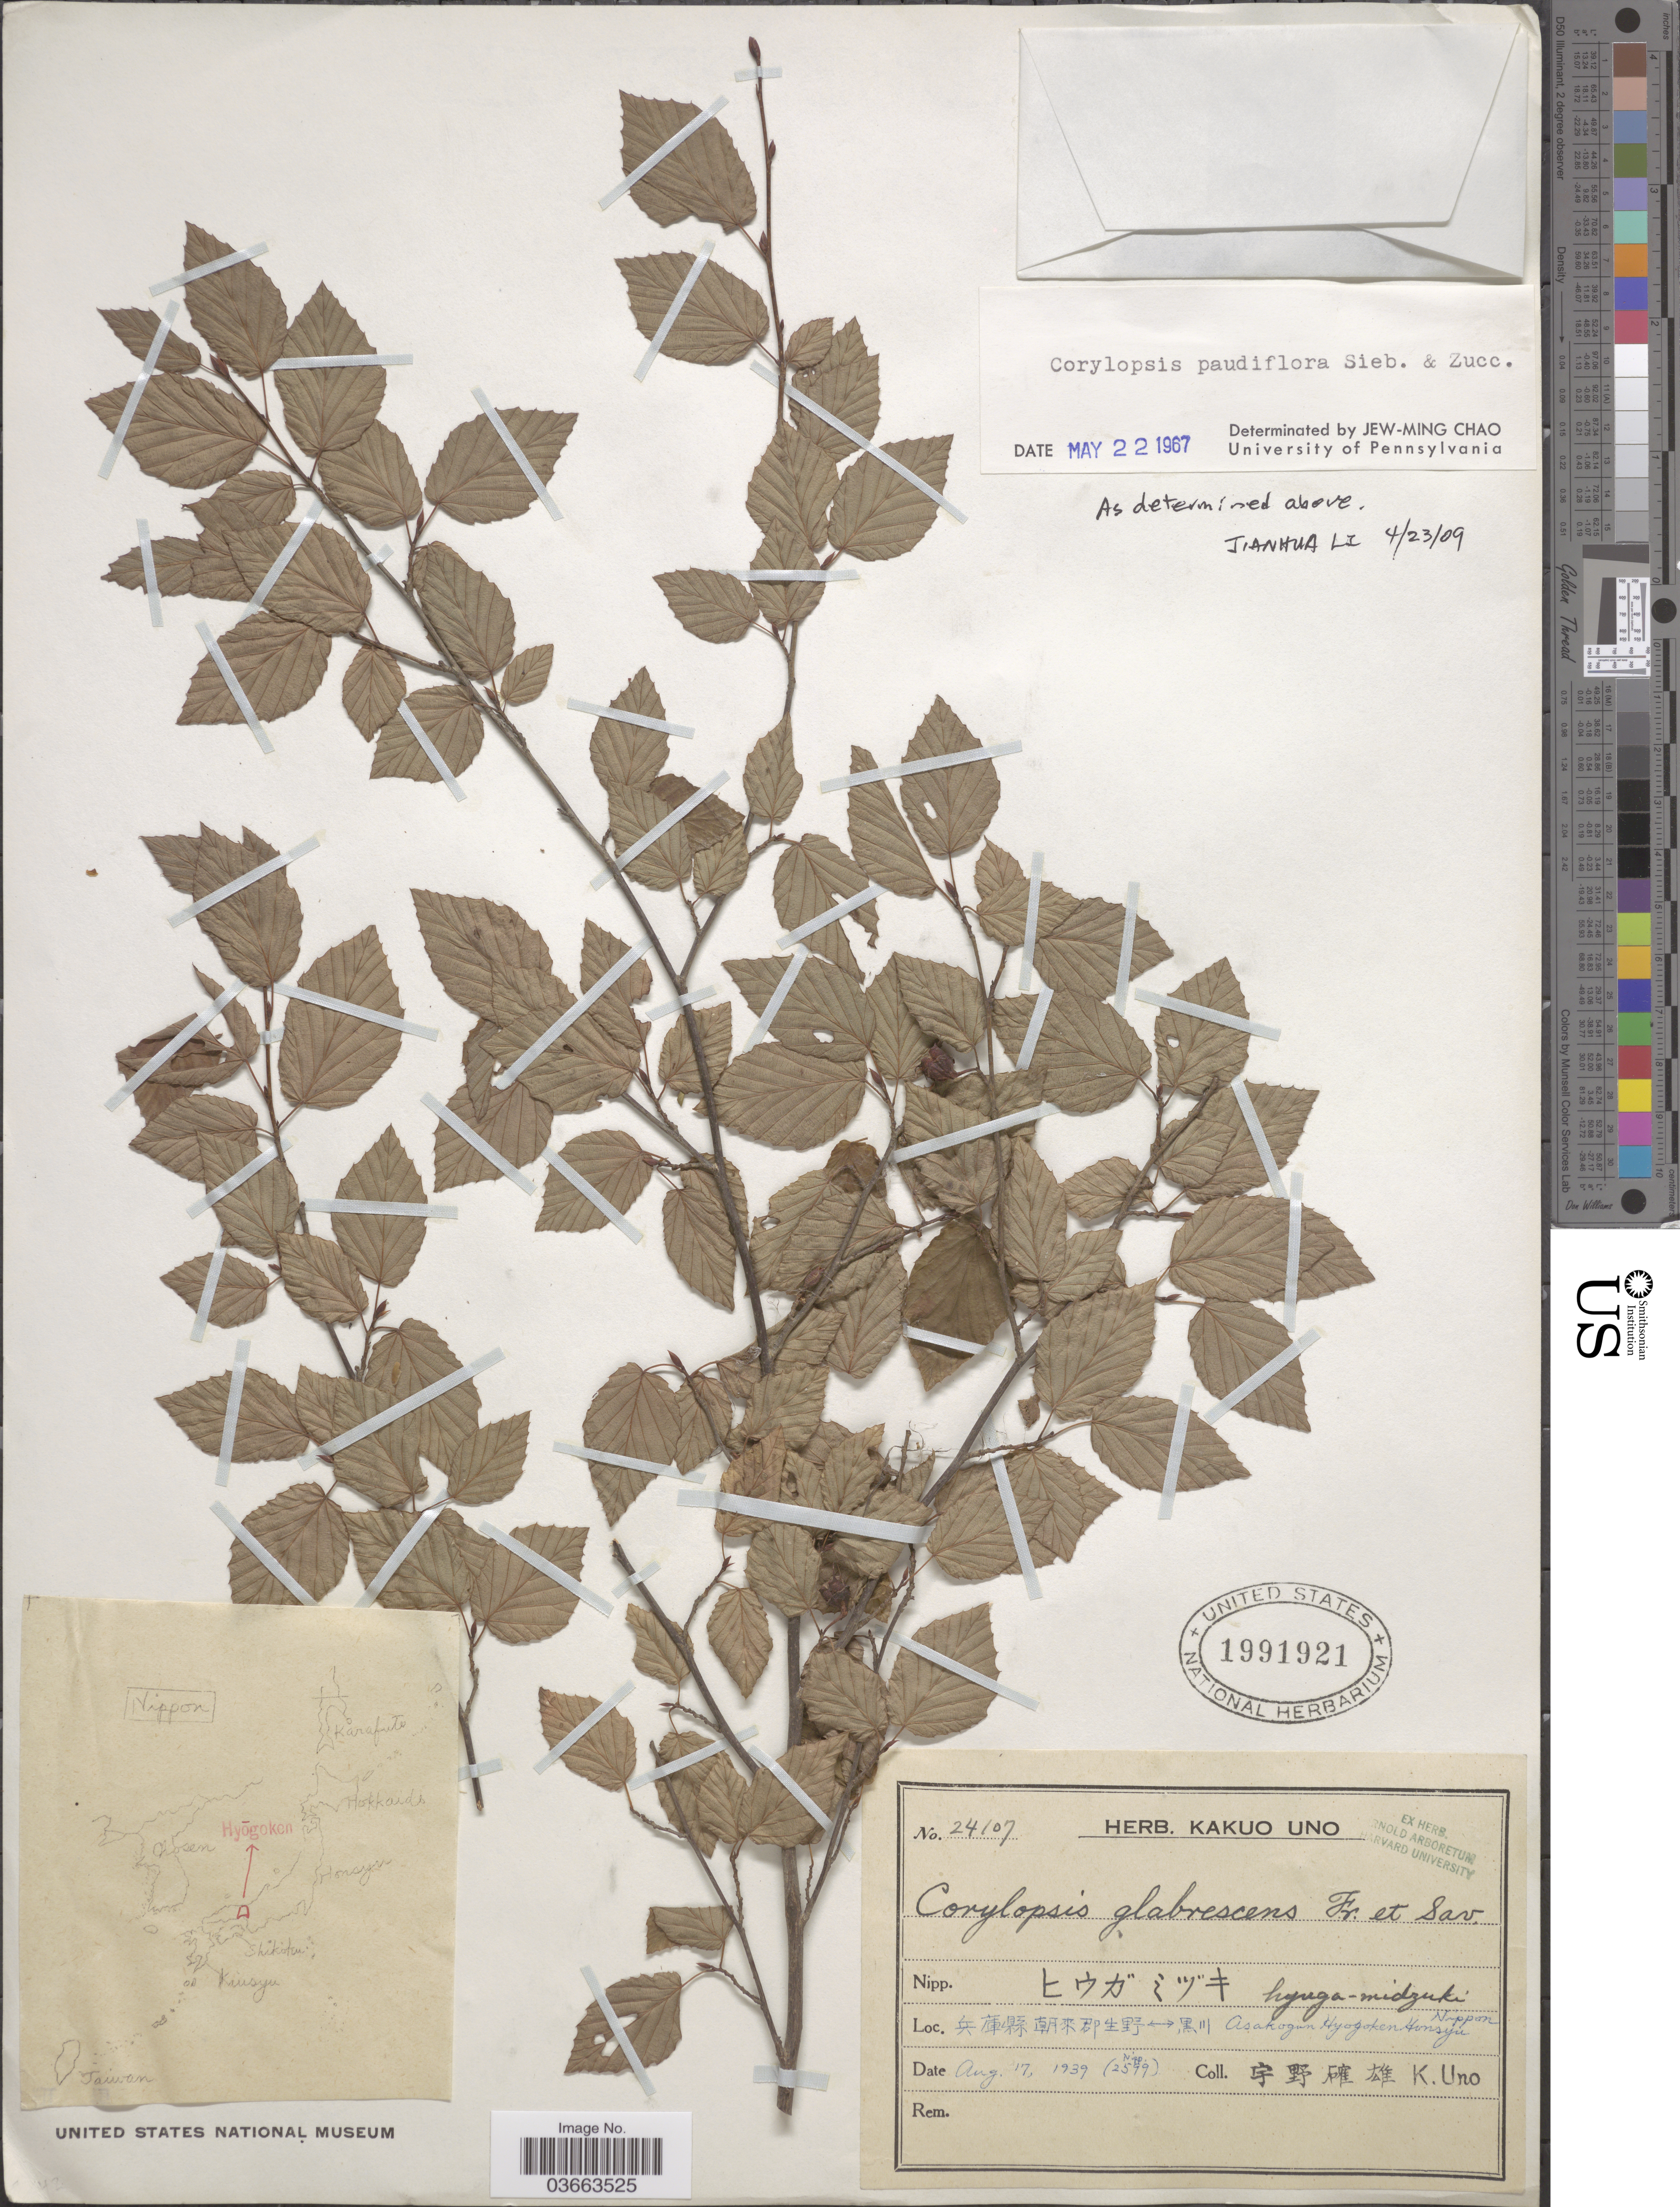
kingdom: Plantae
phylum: Tracheophyta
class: Magnoliopsida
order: Saxifragales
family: Hamamelidaceae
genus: Corylopsis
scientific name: Corylopsis pauciflora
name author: Siebold & Zucc.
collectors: K. Uno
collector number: Nipp.2599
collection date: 1939-08-17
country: Japan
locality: X. Asakogun Hyogoken Honsyu Nippon.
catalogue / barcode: US 1991921